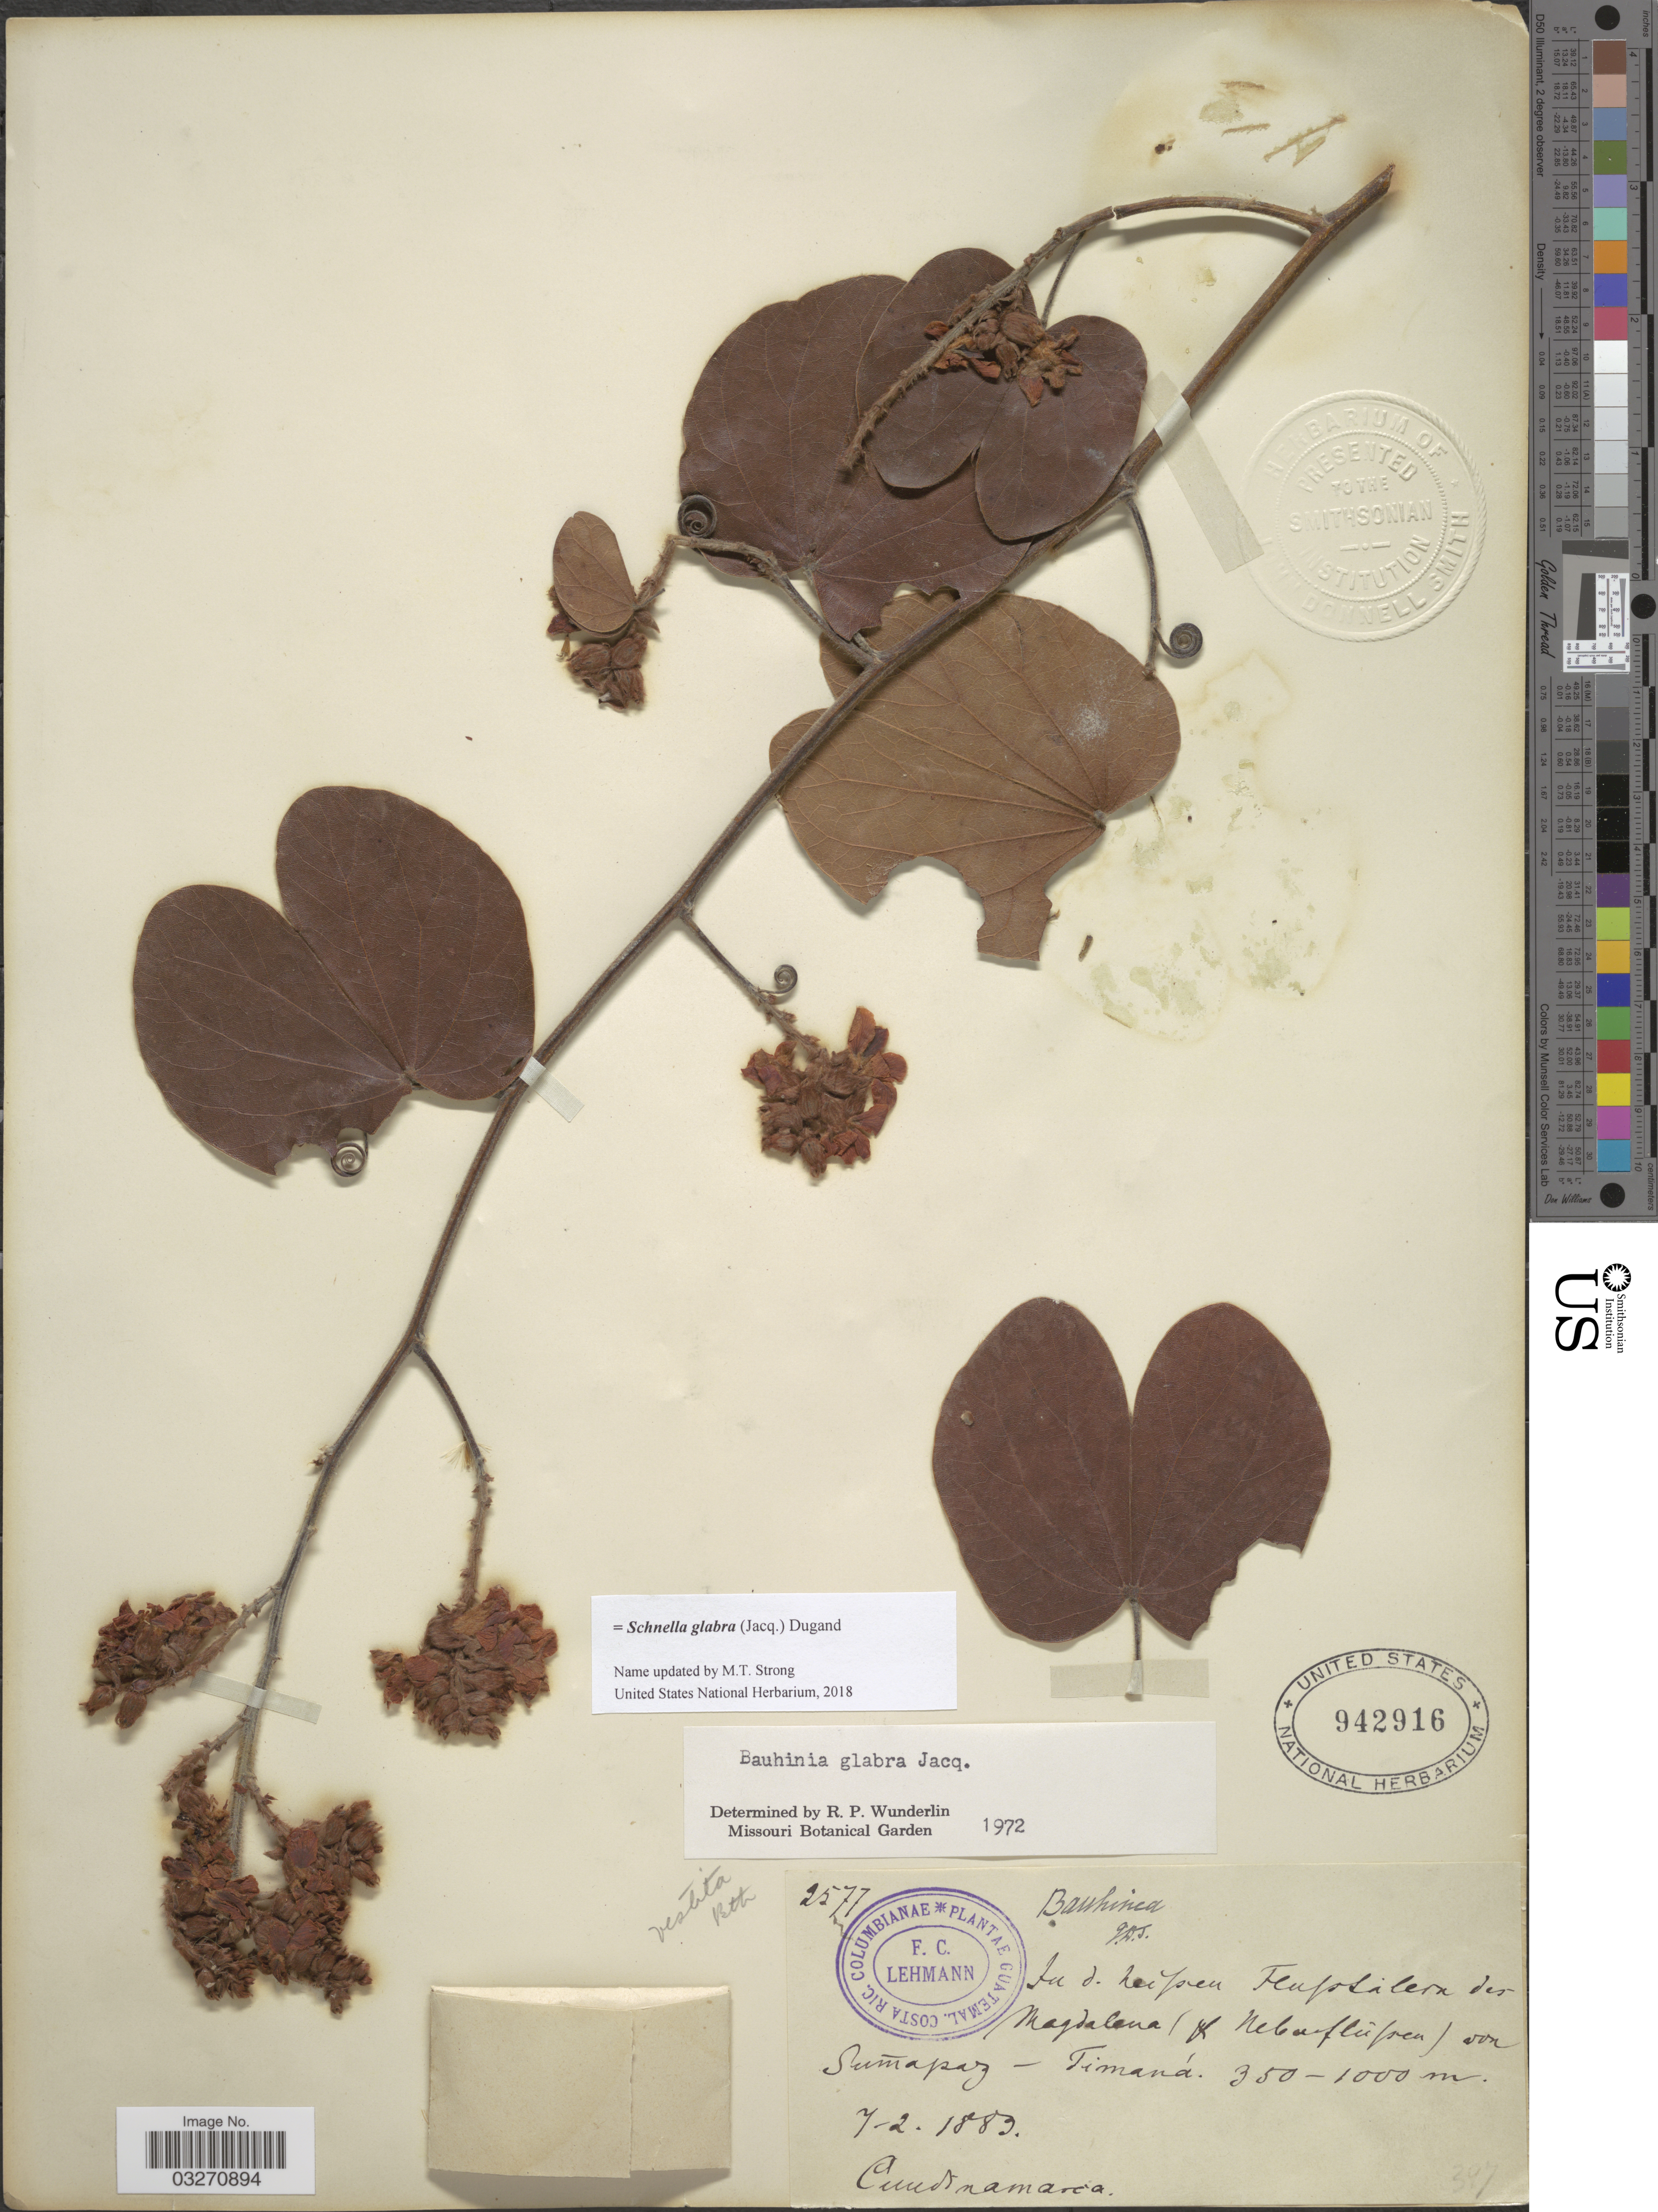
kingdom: Plantae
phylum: Tracheophyta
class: Magnoliopsida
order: Fabales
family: Fabaceae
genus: Schnella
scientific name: Schnella glabra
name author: (Jacq.) Dugand G.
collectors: F. C. Lehmann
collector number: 2577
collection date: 1883-02-07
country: Colombia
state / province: Cundinamarca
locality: Magdalena (& Nebenflússen) von Súmapaz - Timaná.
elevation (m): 350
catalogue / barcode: US 942916